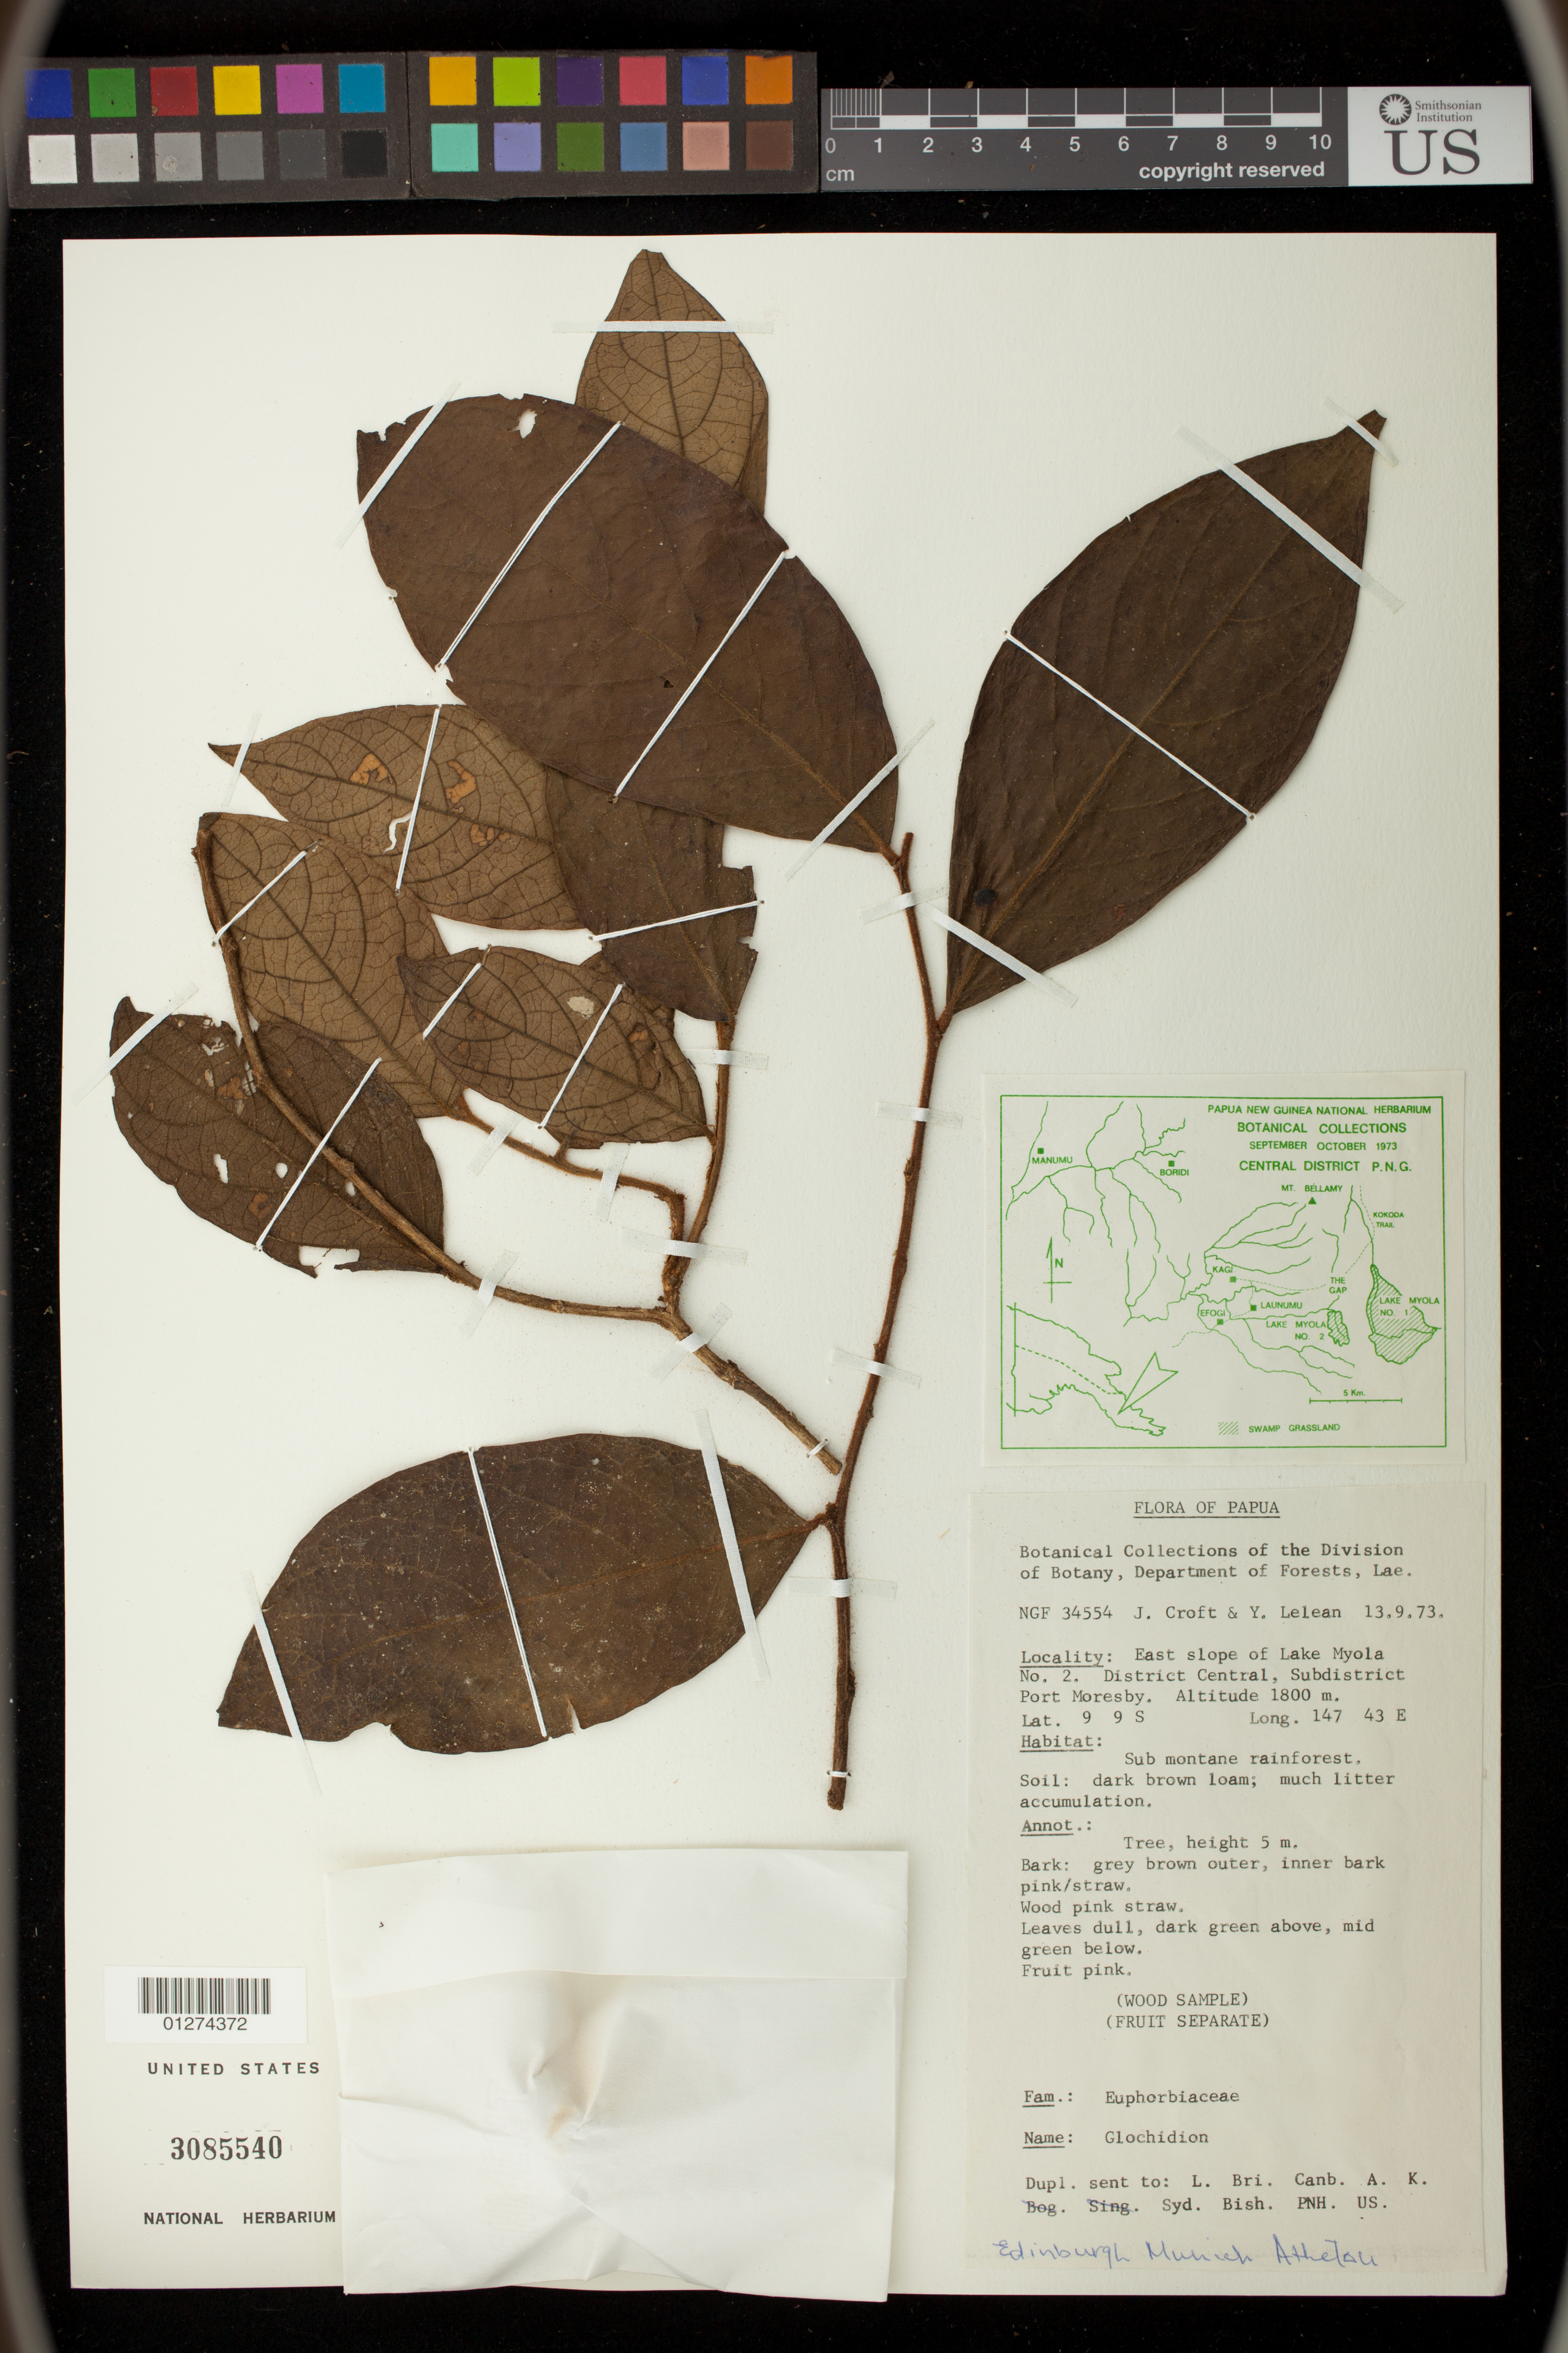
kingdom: Plantae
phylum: Tracheophyta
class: Magnoliopsida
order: Malpighiales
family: Phyllanthaceae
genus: Glochidion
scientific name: Glochidion sp.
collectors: J. R. Croft & Y. Lelean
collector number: NGF 34554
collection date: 1973-09-13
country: Papua New Guinea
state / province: Central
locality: East slope of Lake Myola No. 2. Subdistrict Port Moresby.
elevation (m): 1800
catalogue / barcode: US 3085540